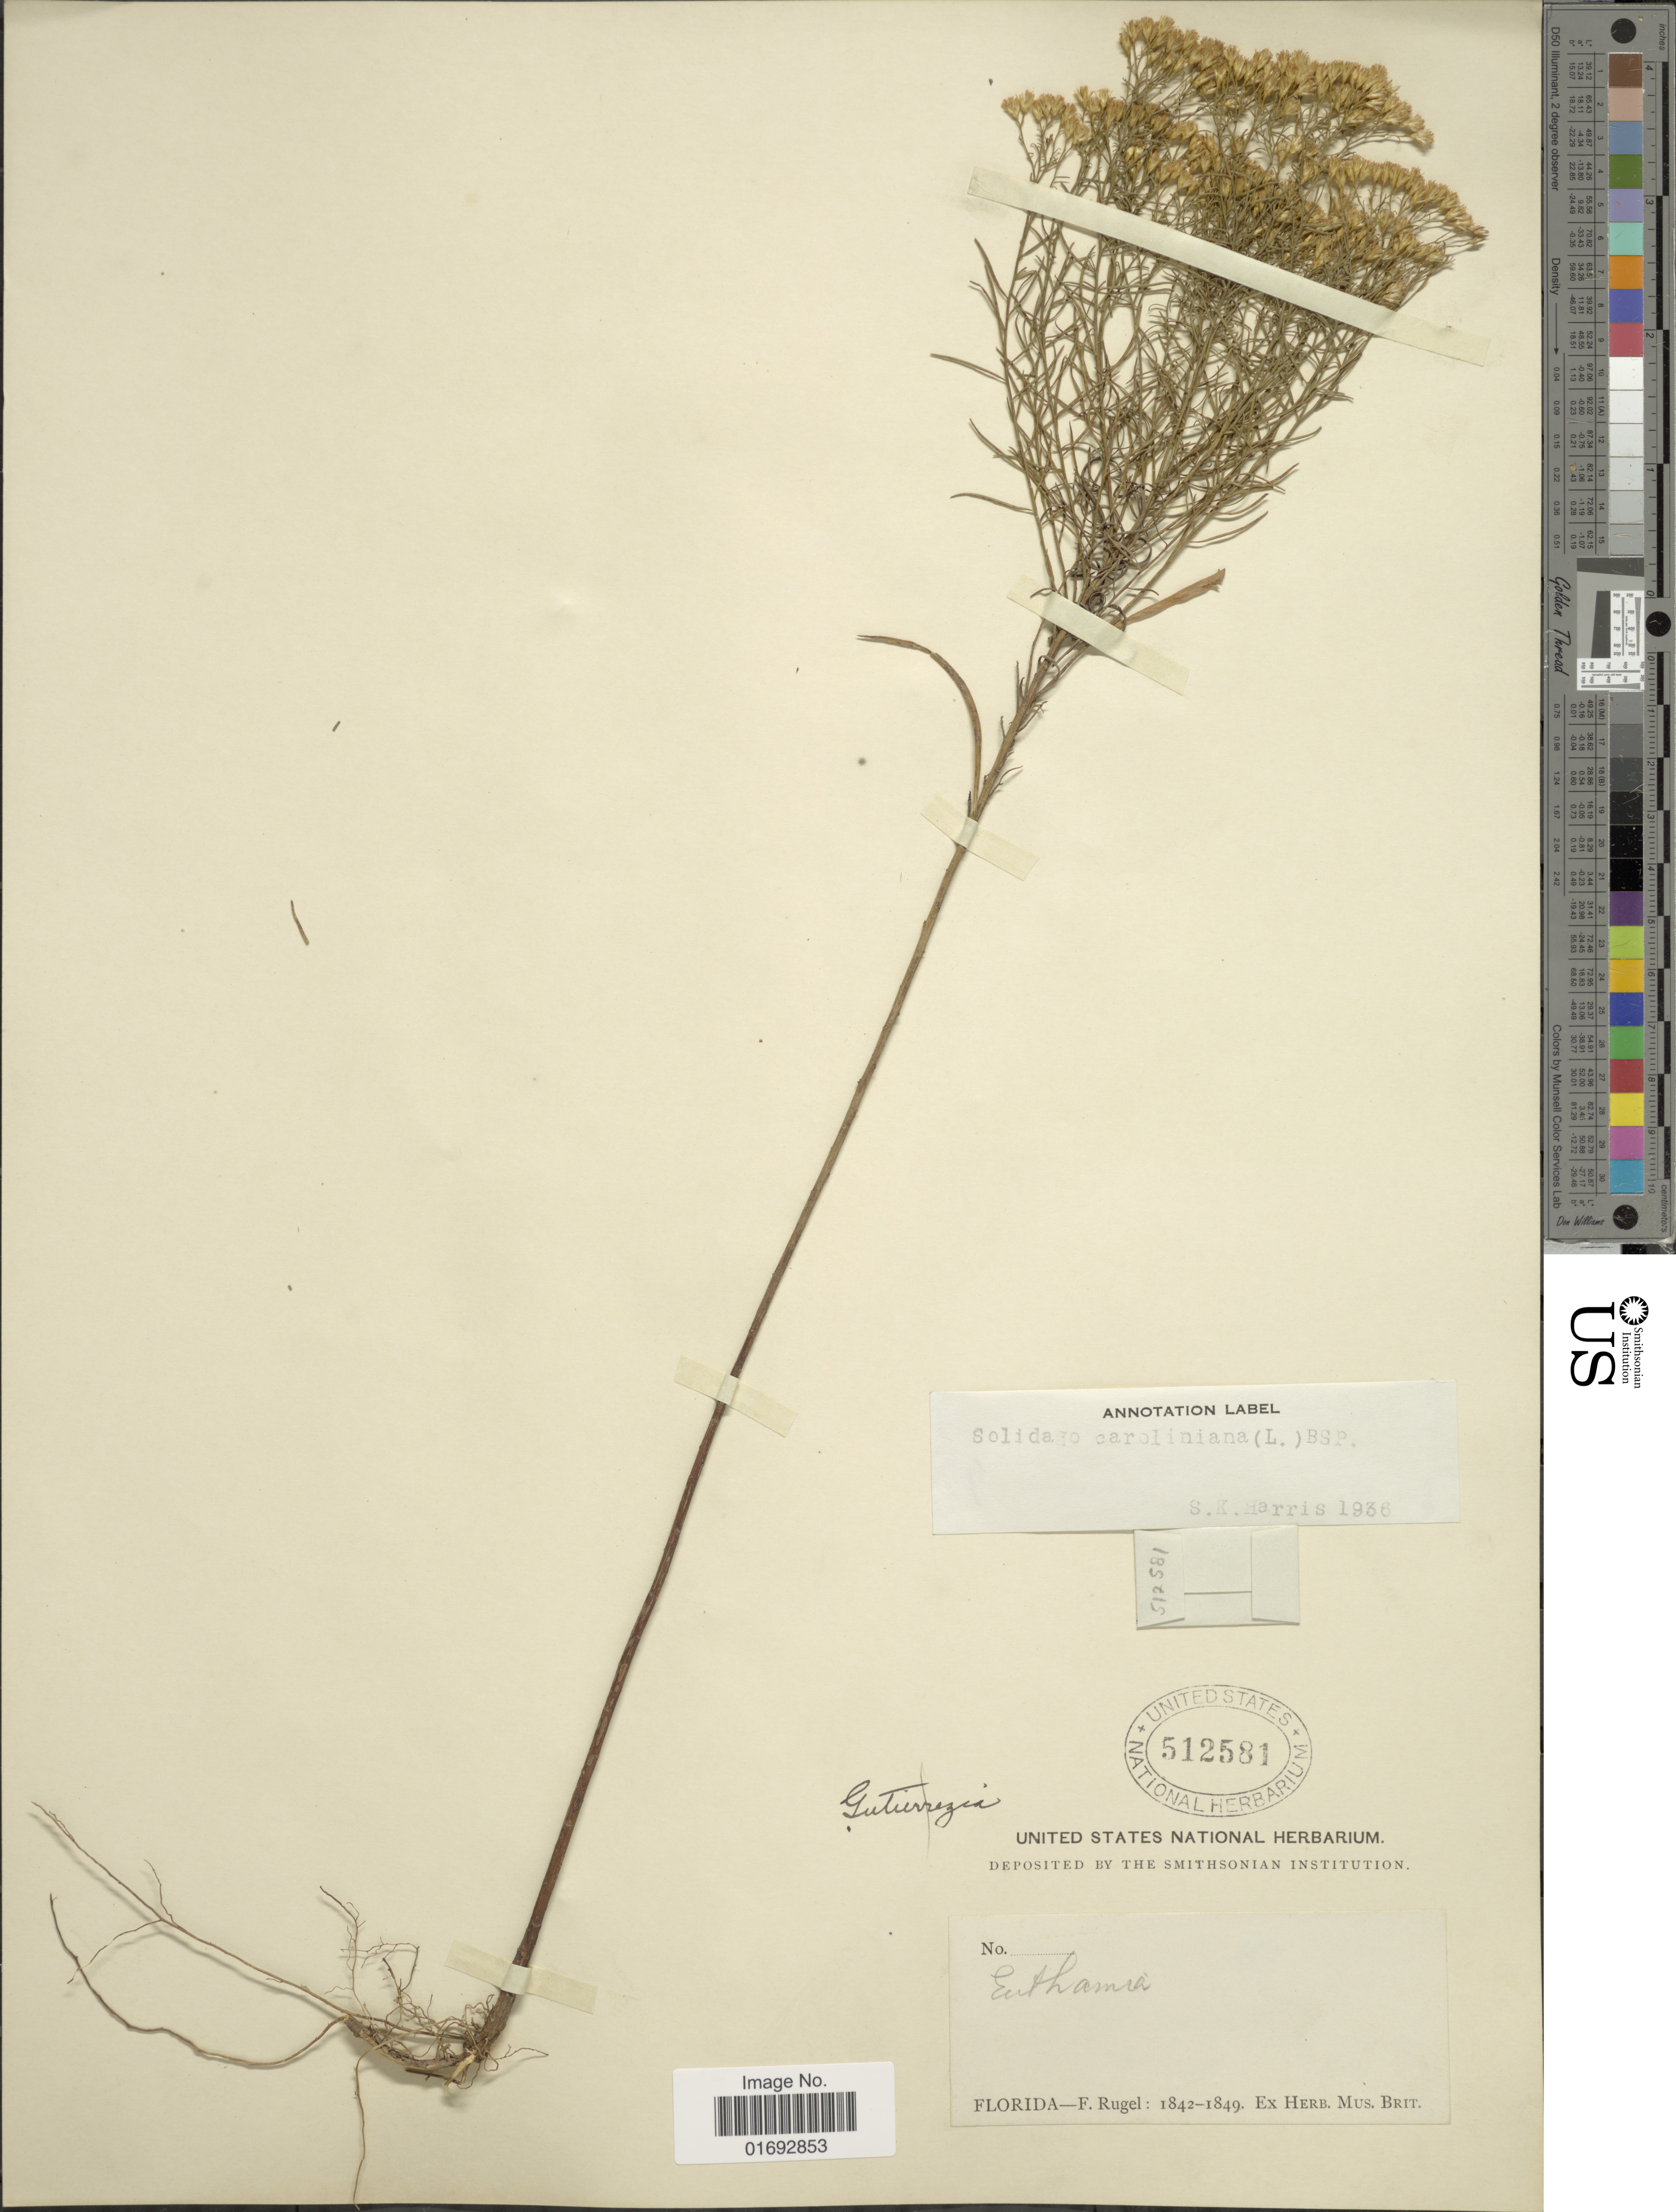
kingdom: Plantae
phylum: Tracheophyta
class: Magnoliopsida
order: Asterales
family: Asteraceae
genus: Euthamia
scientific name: Euthamia tenuifolia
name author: (Pursh) Nutt.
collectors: F. Rugel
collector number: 512581?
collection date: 1842/1849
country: United States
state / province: Florida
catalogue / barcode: US 512581